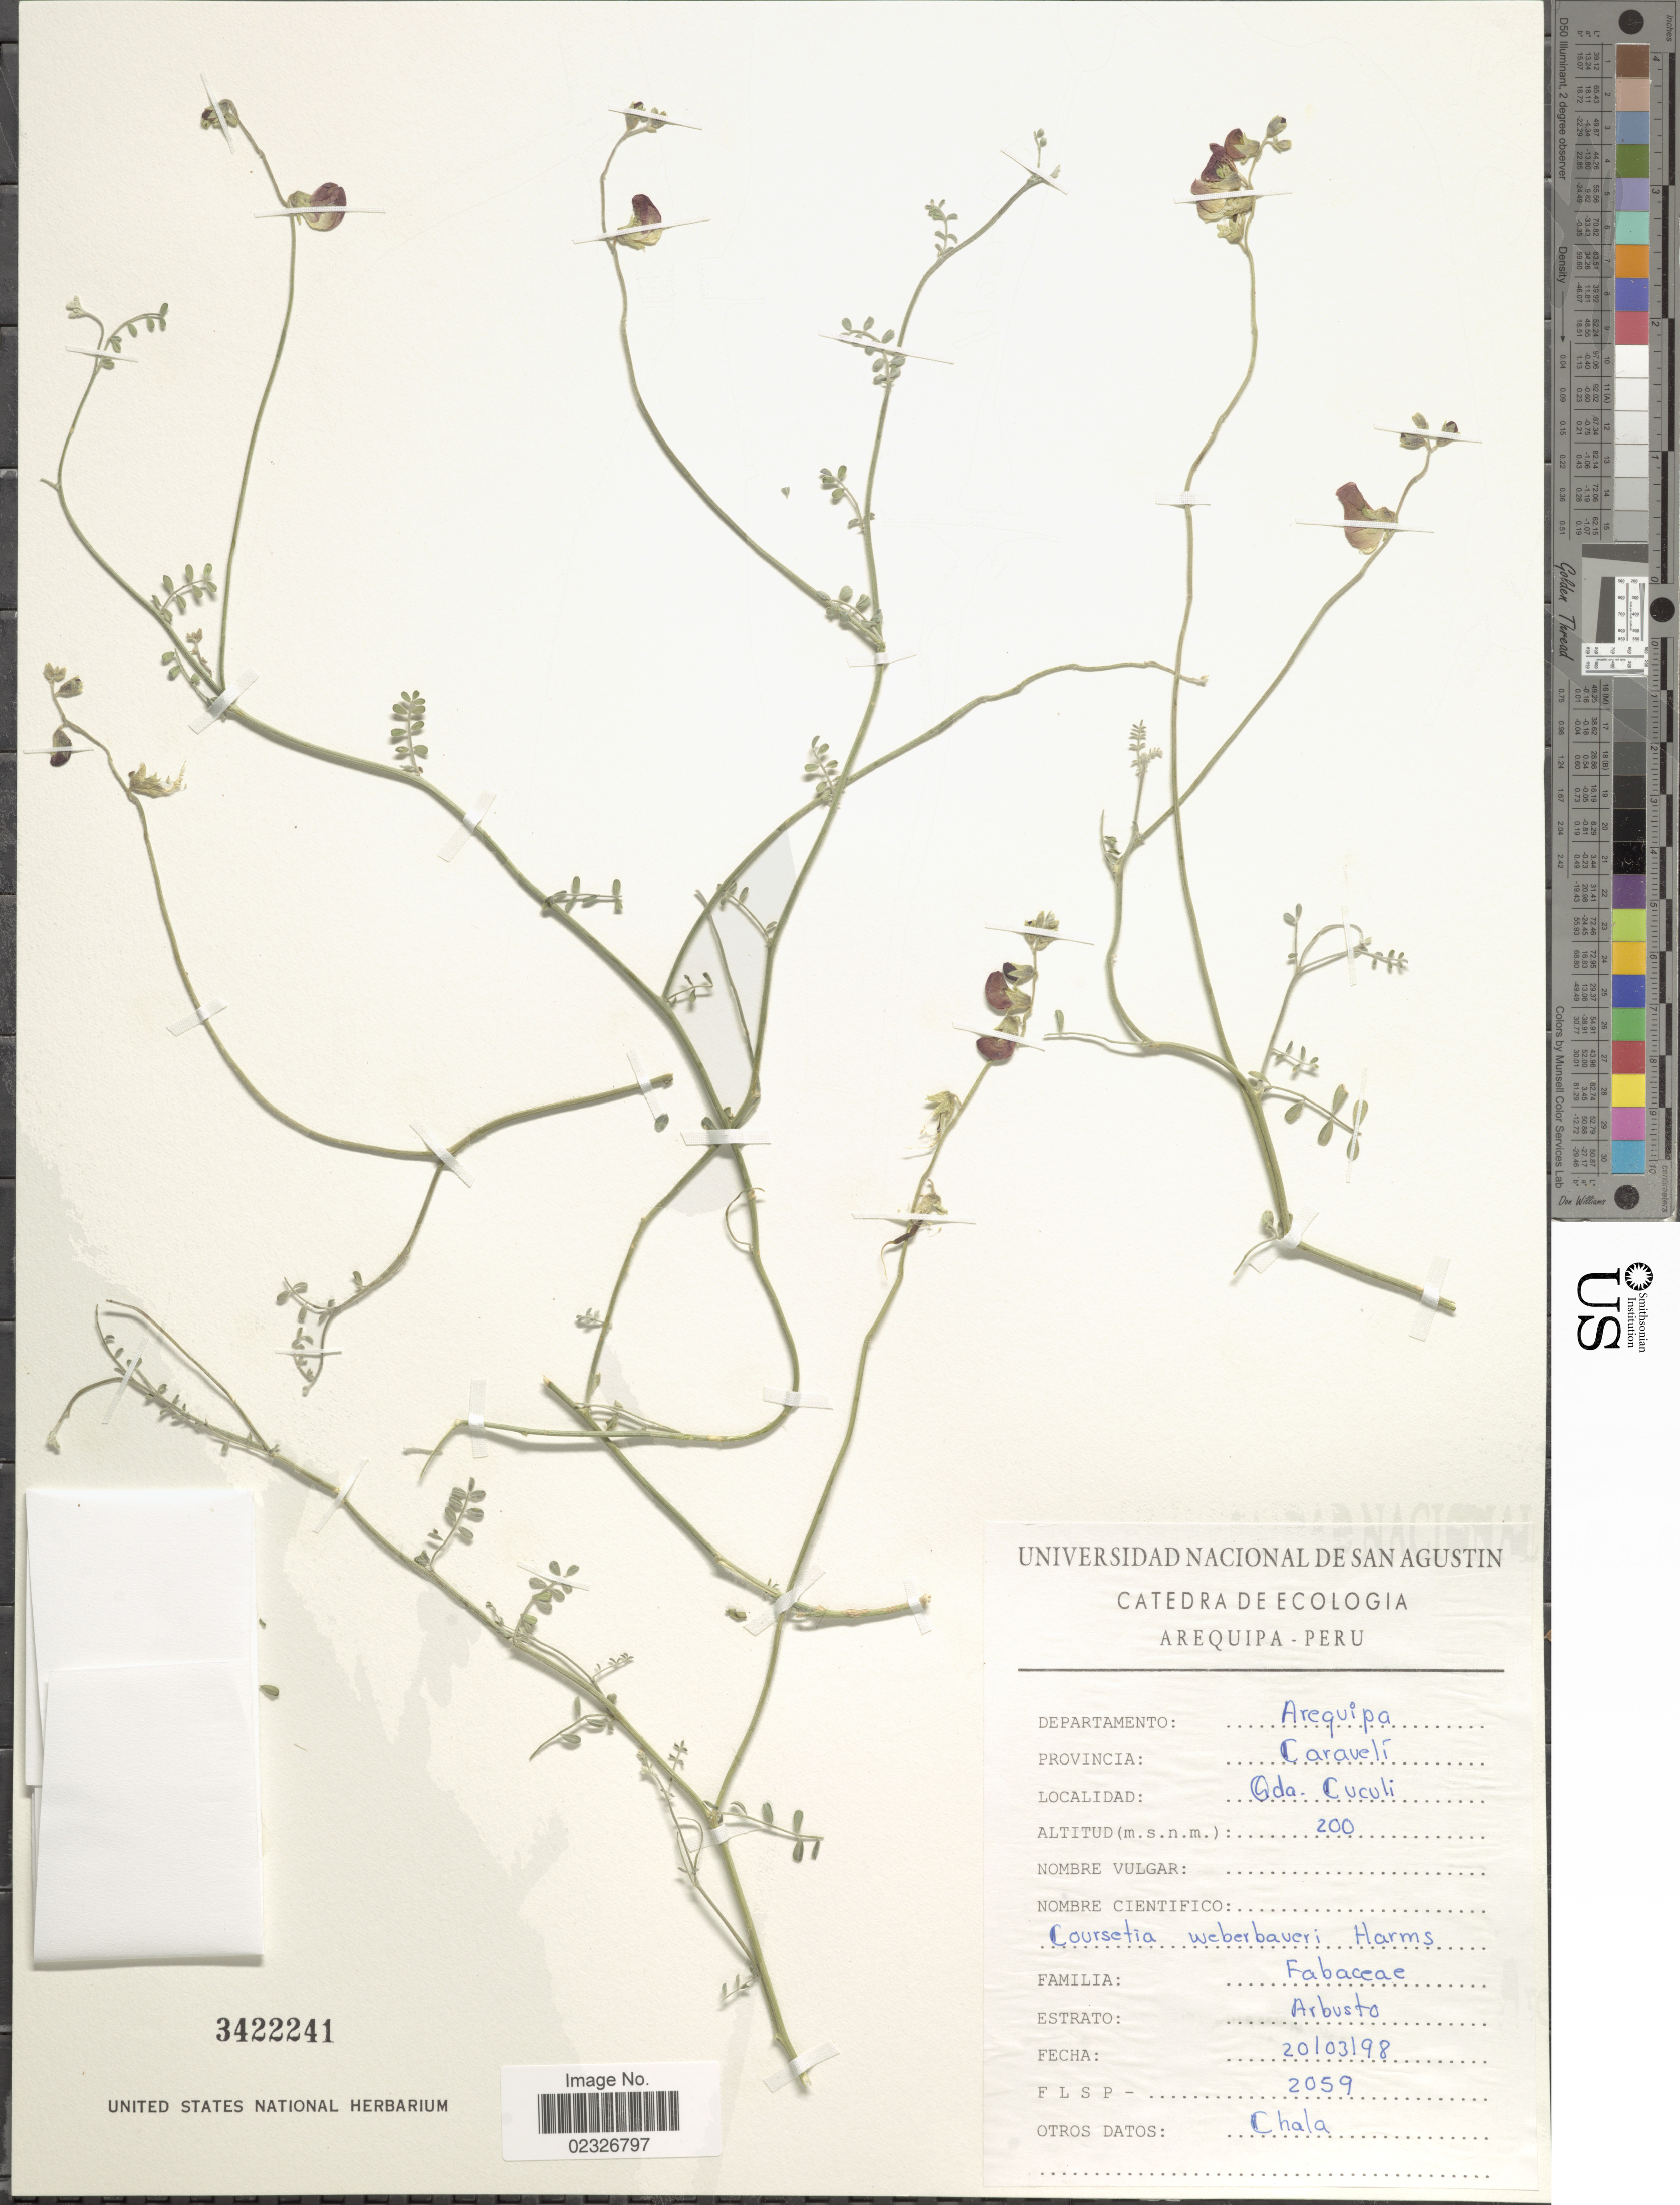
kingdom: Plantae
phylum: Tracheophyta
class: Magnoliopsida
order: Fabales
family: Fabaceae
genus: Coursetia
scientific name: Coursetia weberbaueri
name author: Harms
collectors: FLSP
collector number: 2059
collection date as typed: Transcribed d/m/y: 20/3/98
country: Peru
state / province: Arequipa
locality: Departamento: Arequipa. Provincia: Caravelí. Qda. Cuculi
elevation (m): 200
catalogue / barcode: US 3422241